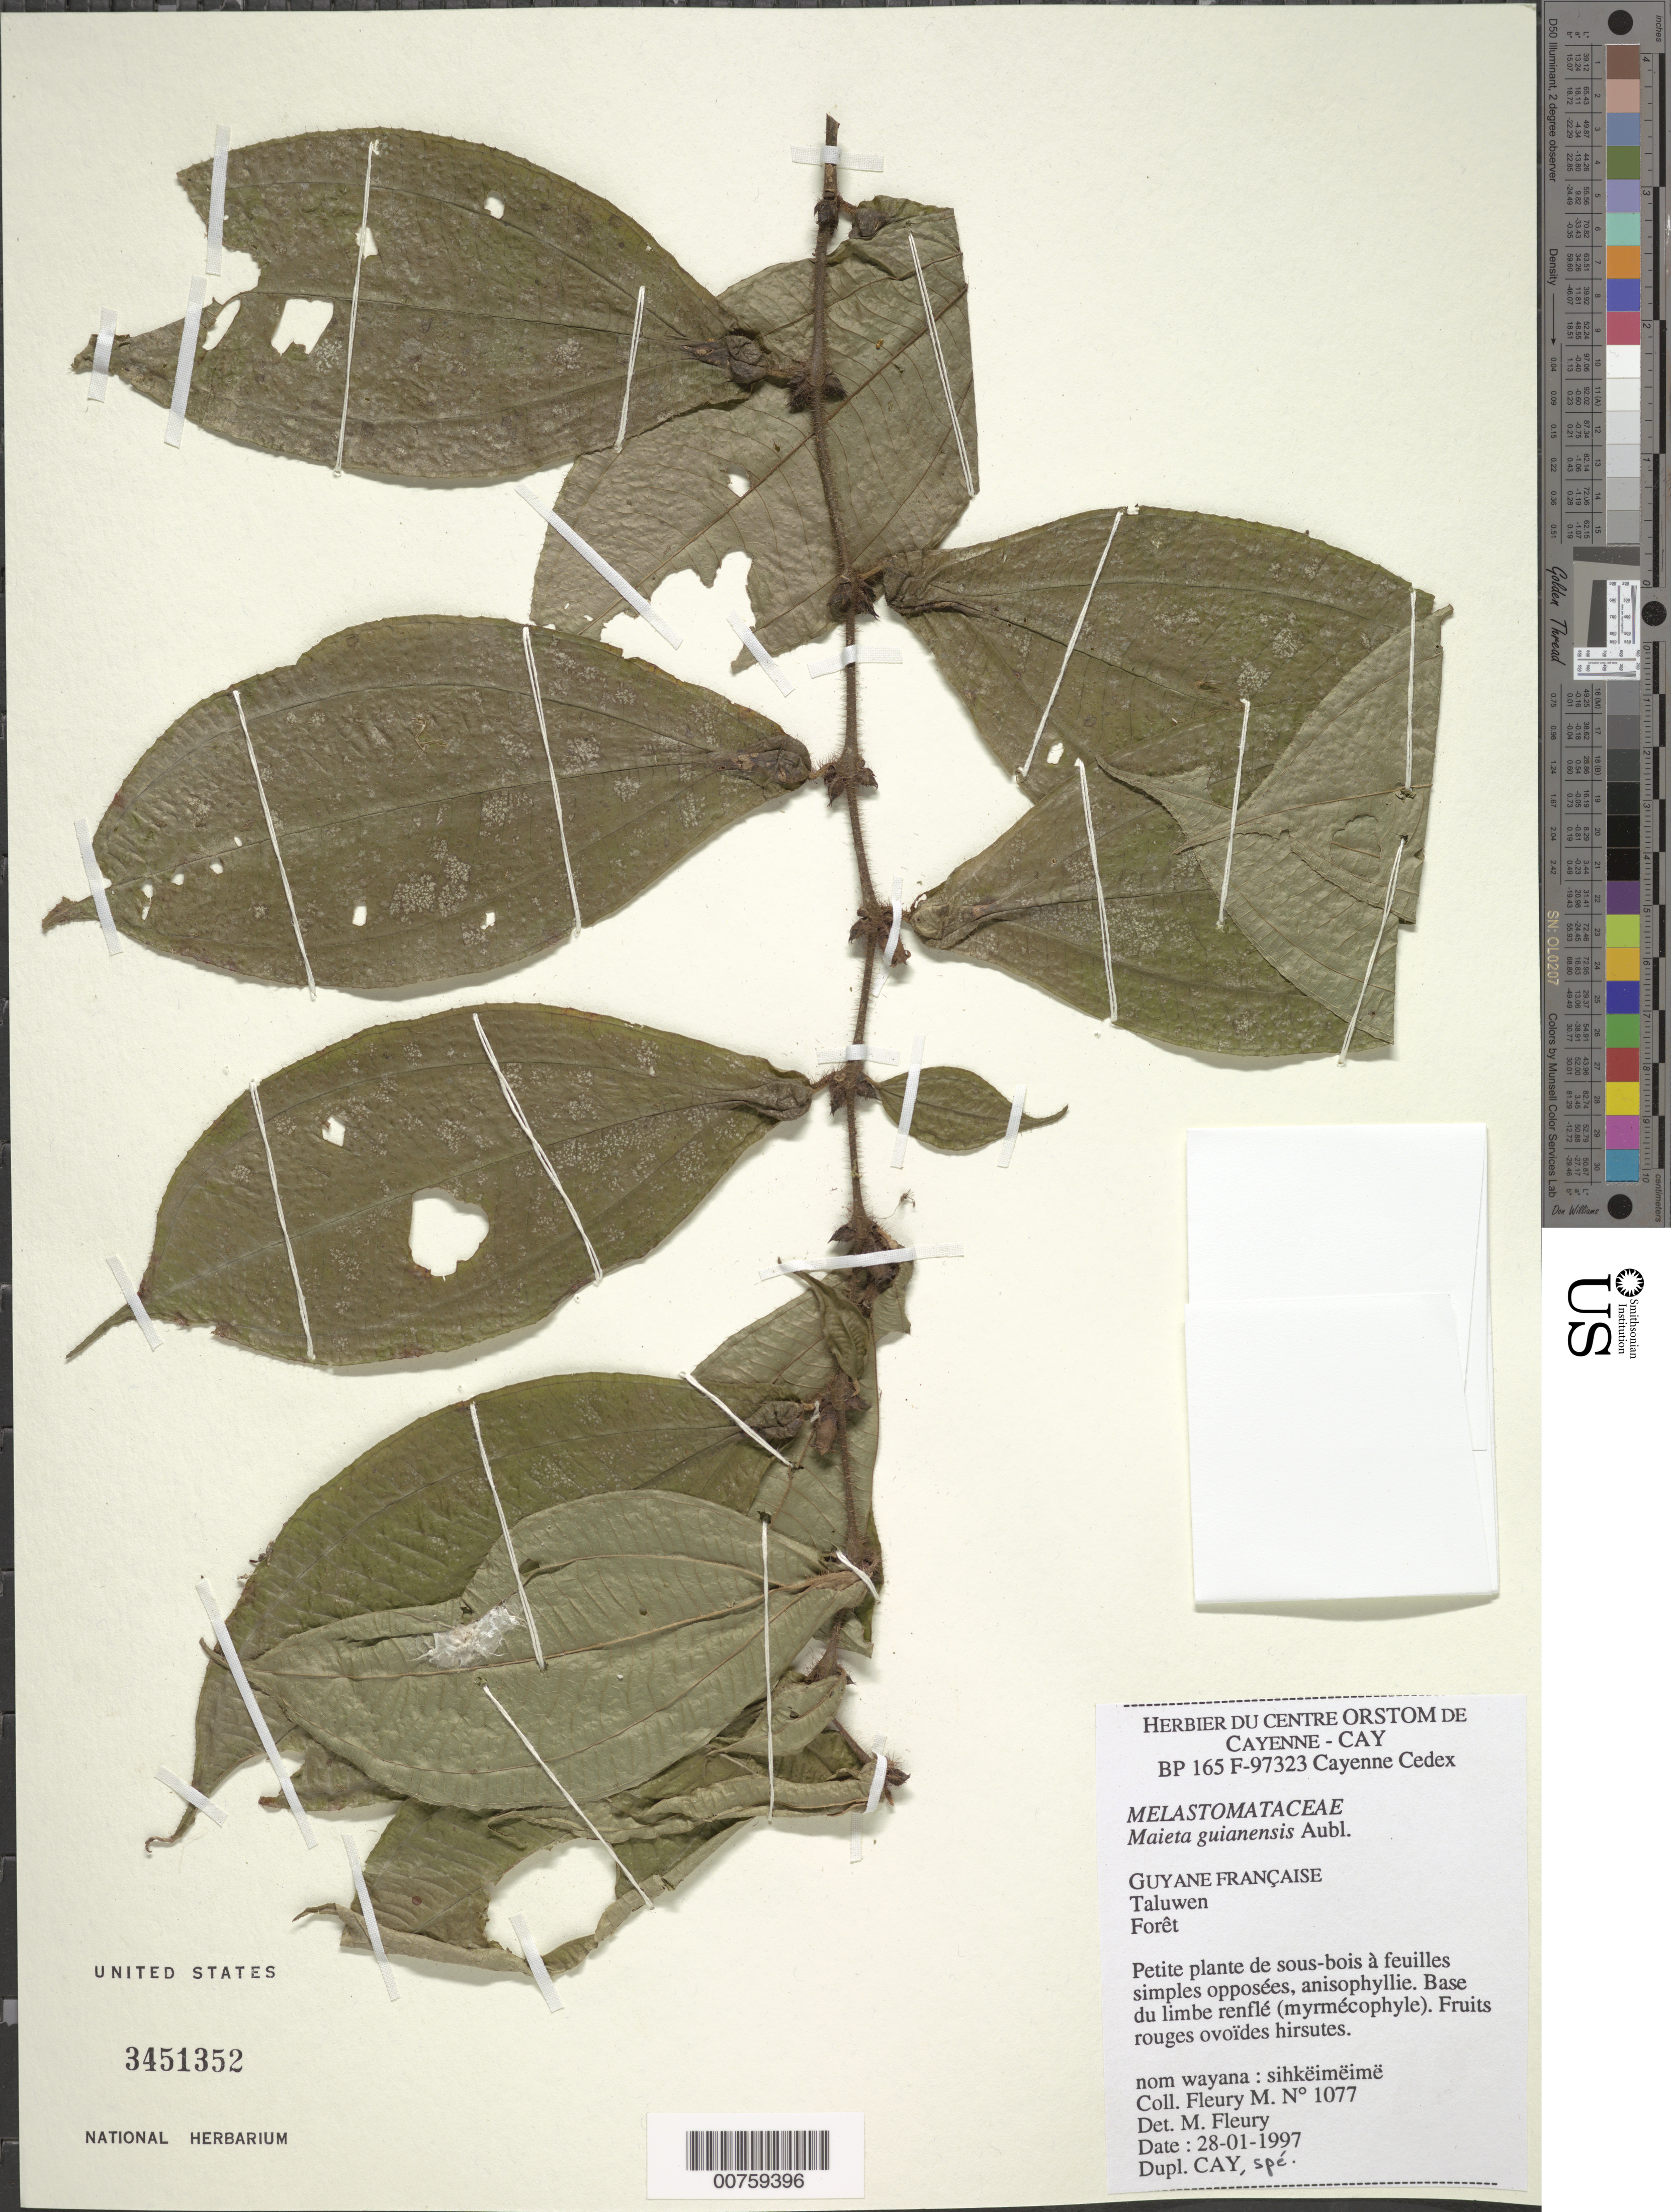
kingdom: Plantae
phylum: Tracheophyta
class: Magnoliopsida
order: Myrtales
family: Melastomataceae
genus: Maieta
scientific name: Maieta guianensis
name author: Aubl.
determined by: Michelangeli, F. A.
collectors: M. Fleury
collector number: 1077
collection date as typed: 28-Jan-97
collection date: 1997-01-28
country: French Guiana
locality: Taluwen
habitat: Forest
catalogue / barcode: US 3451352